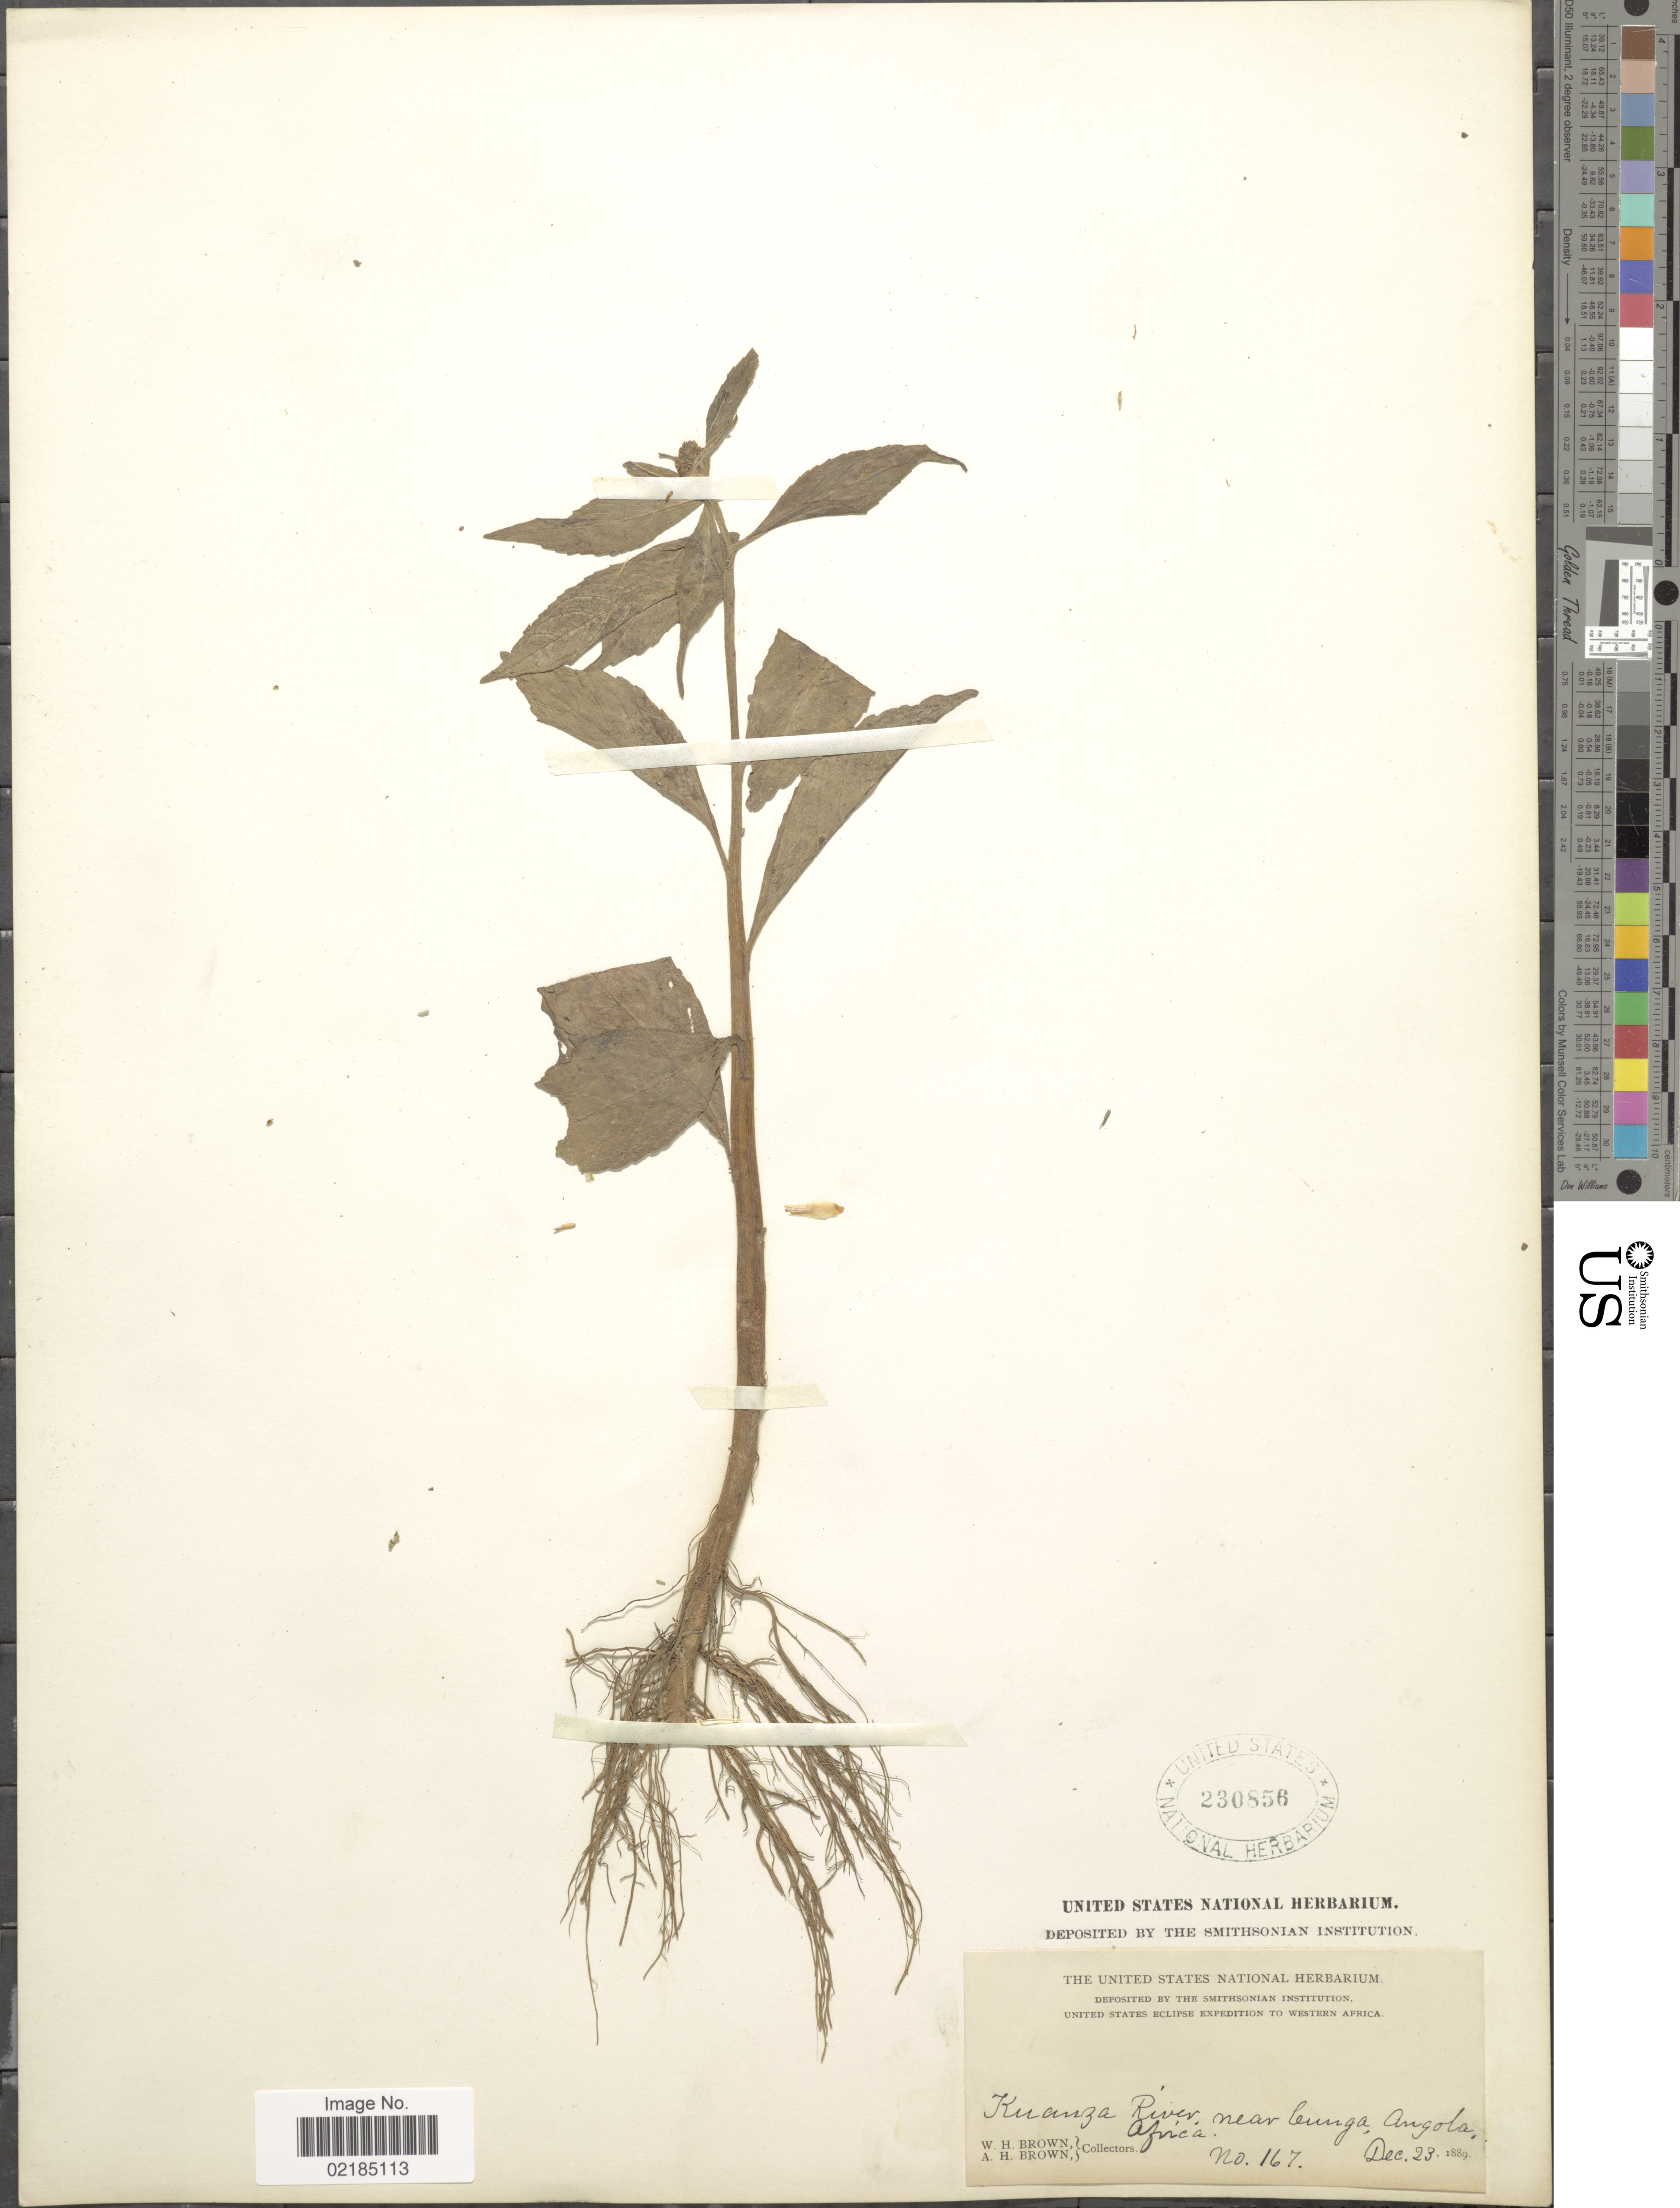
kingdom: Plantae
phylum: Tracheophyta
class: Magnoliopsida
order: Asterales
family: Asteraceae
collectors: W. H. Brown & A. H. Brown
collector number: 167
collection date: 1889-12-23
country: Angola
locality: Kuanza River near Cunga, Angola, Africa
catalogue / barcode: US 230856